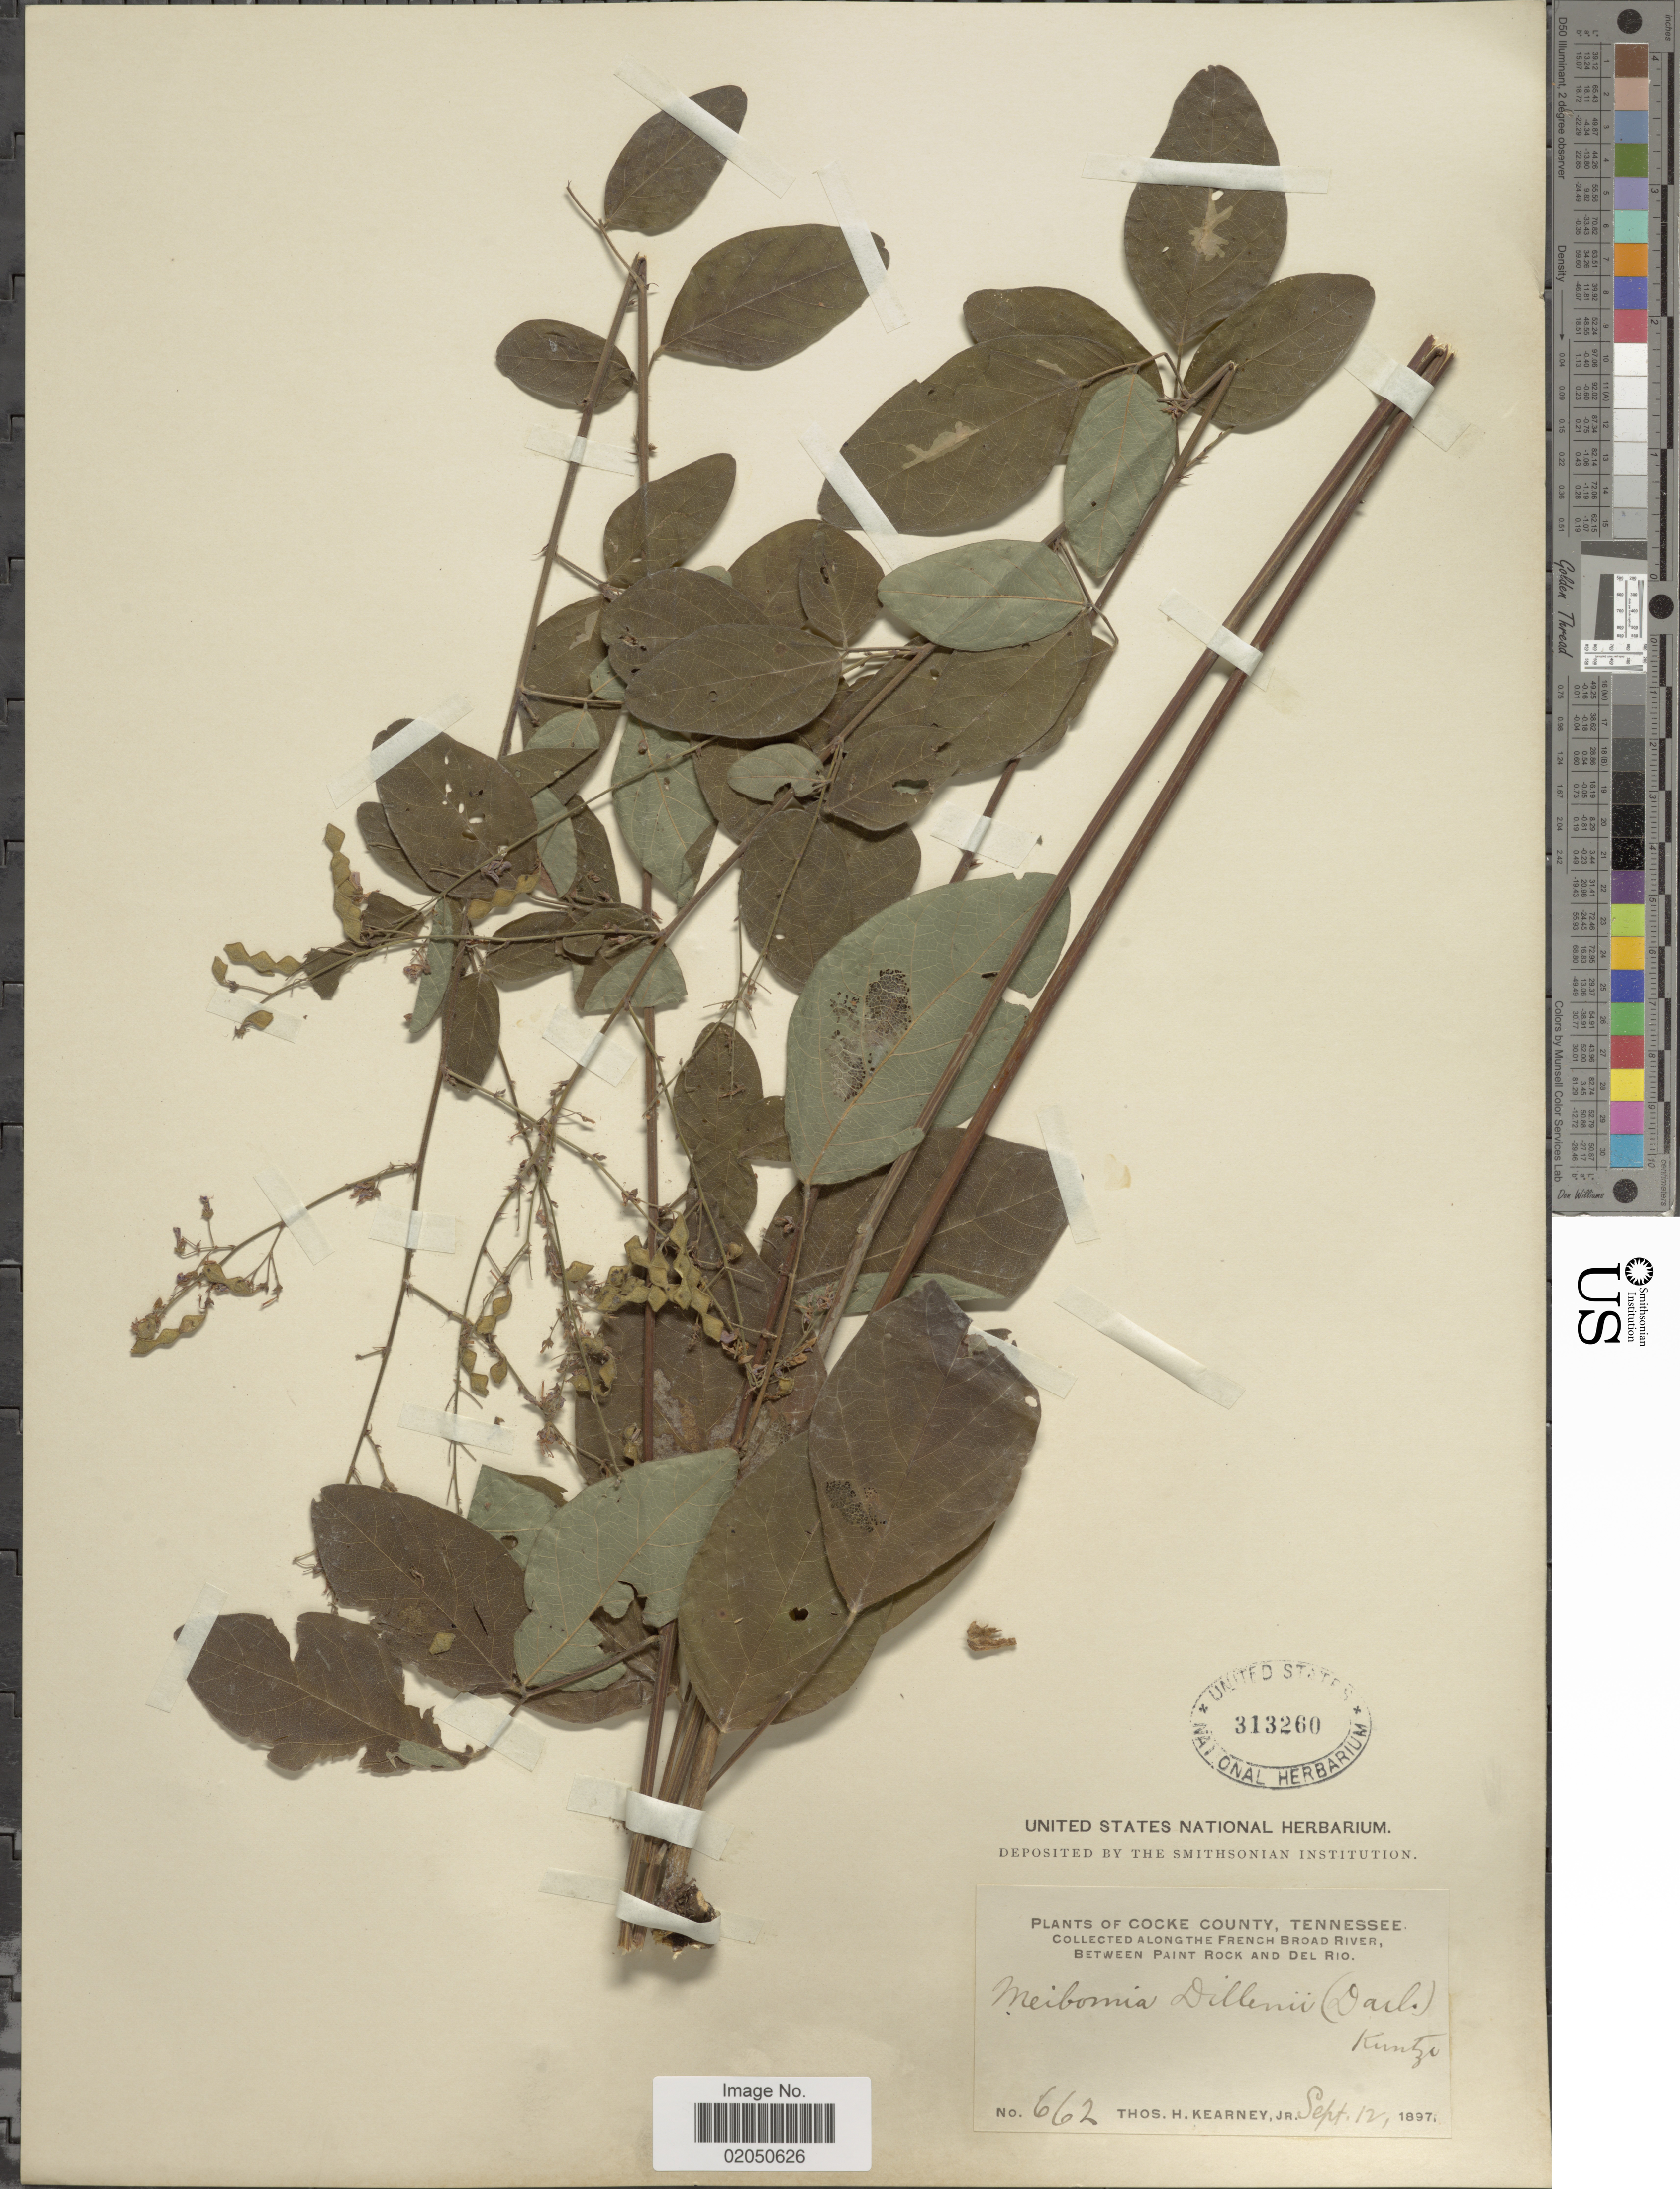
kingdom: Plantae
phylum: Tracheophyta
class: Magnoliopsida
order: Fabales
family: Fabaceae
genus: Desmodium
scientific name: Desmodium glabellum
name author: (Michx.) DC.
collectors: T. H. Kearney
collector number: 662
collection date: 1897-09-12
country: United States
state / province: Tennessee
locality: Cocke County, along the French Broad River, Between Paint Rock and Del Rio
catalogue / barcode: US 313260